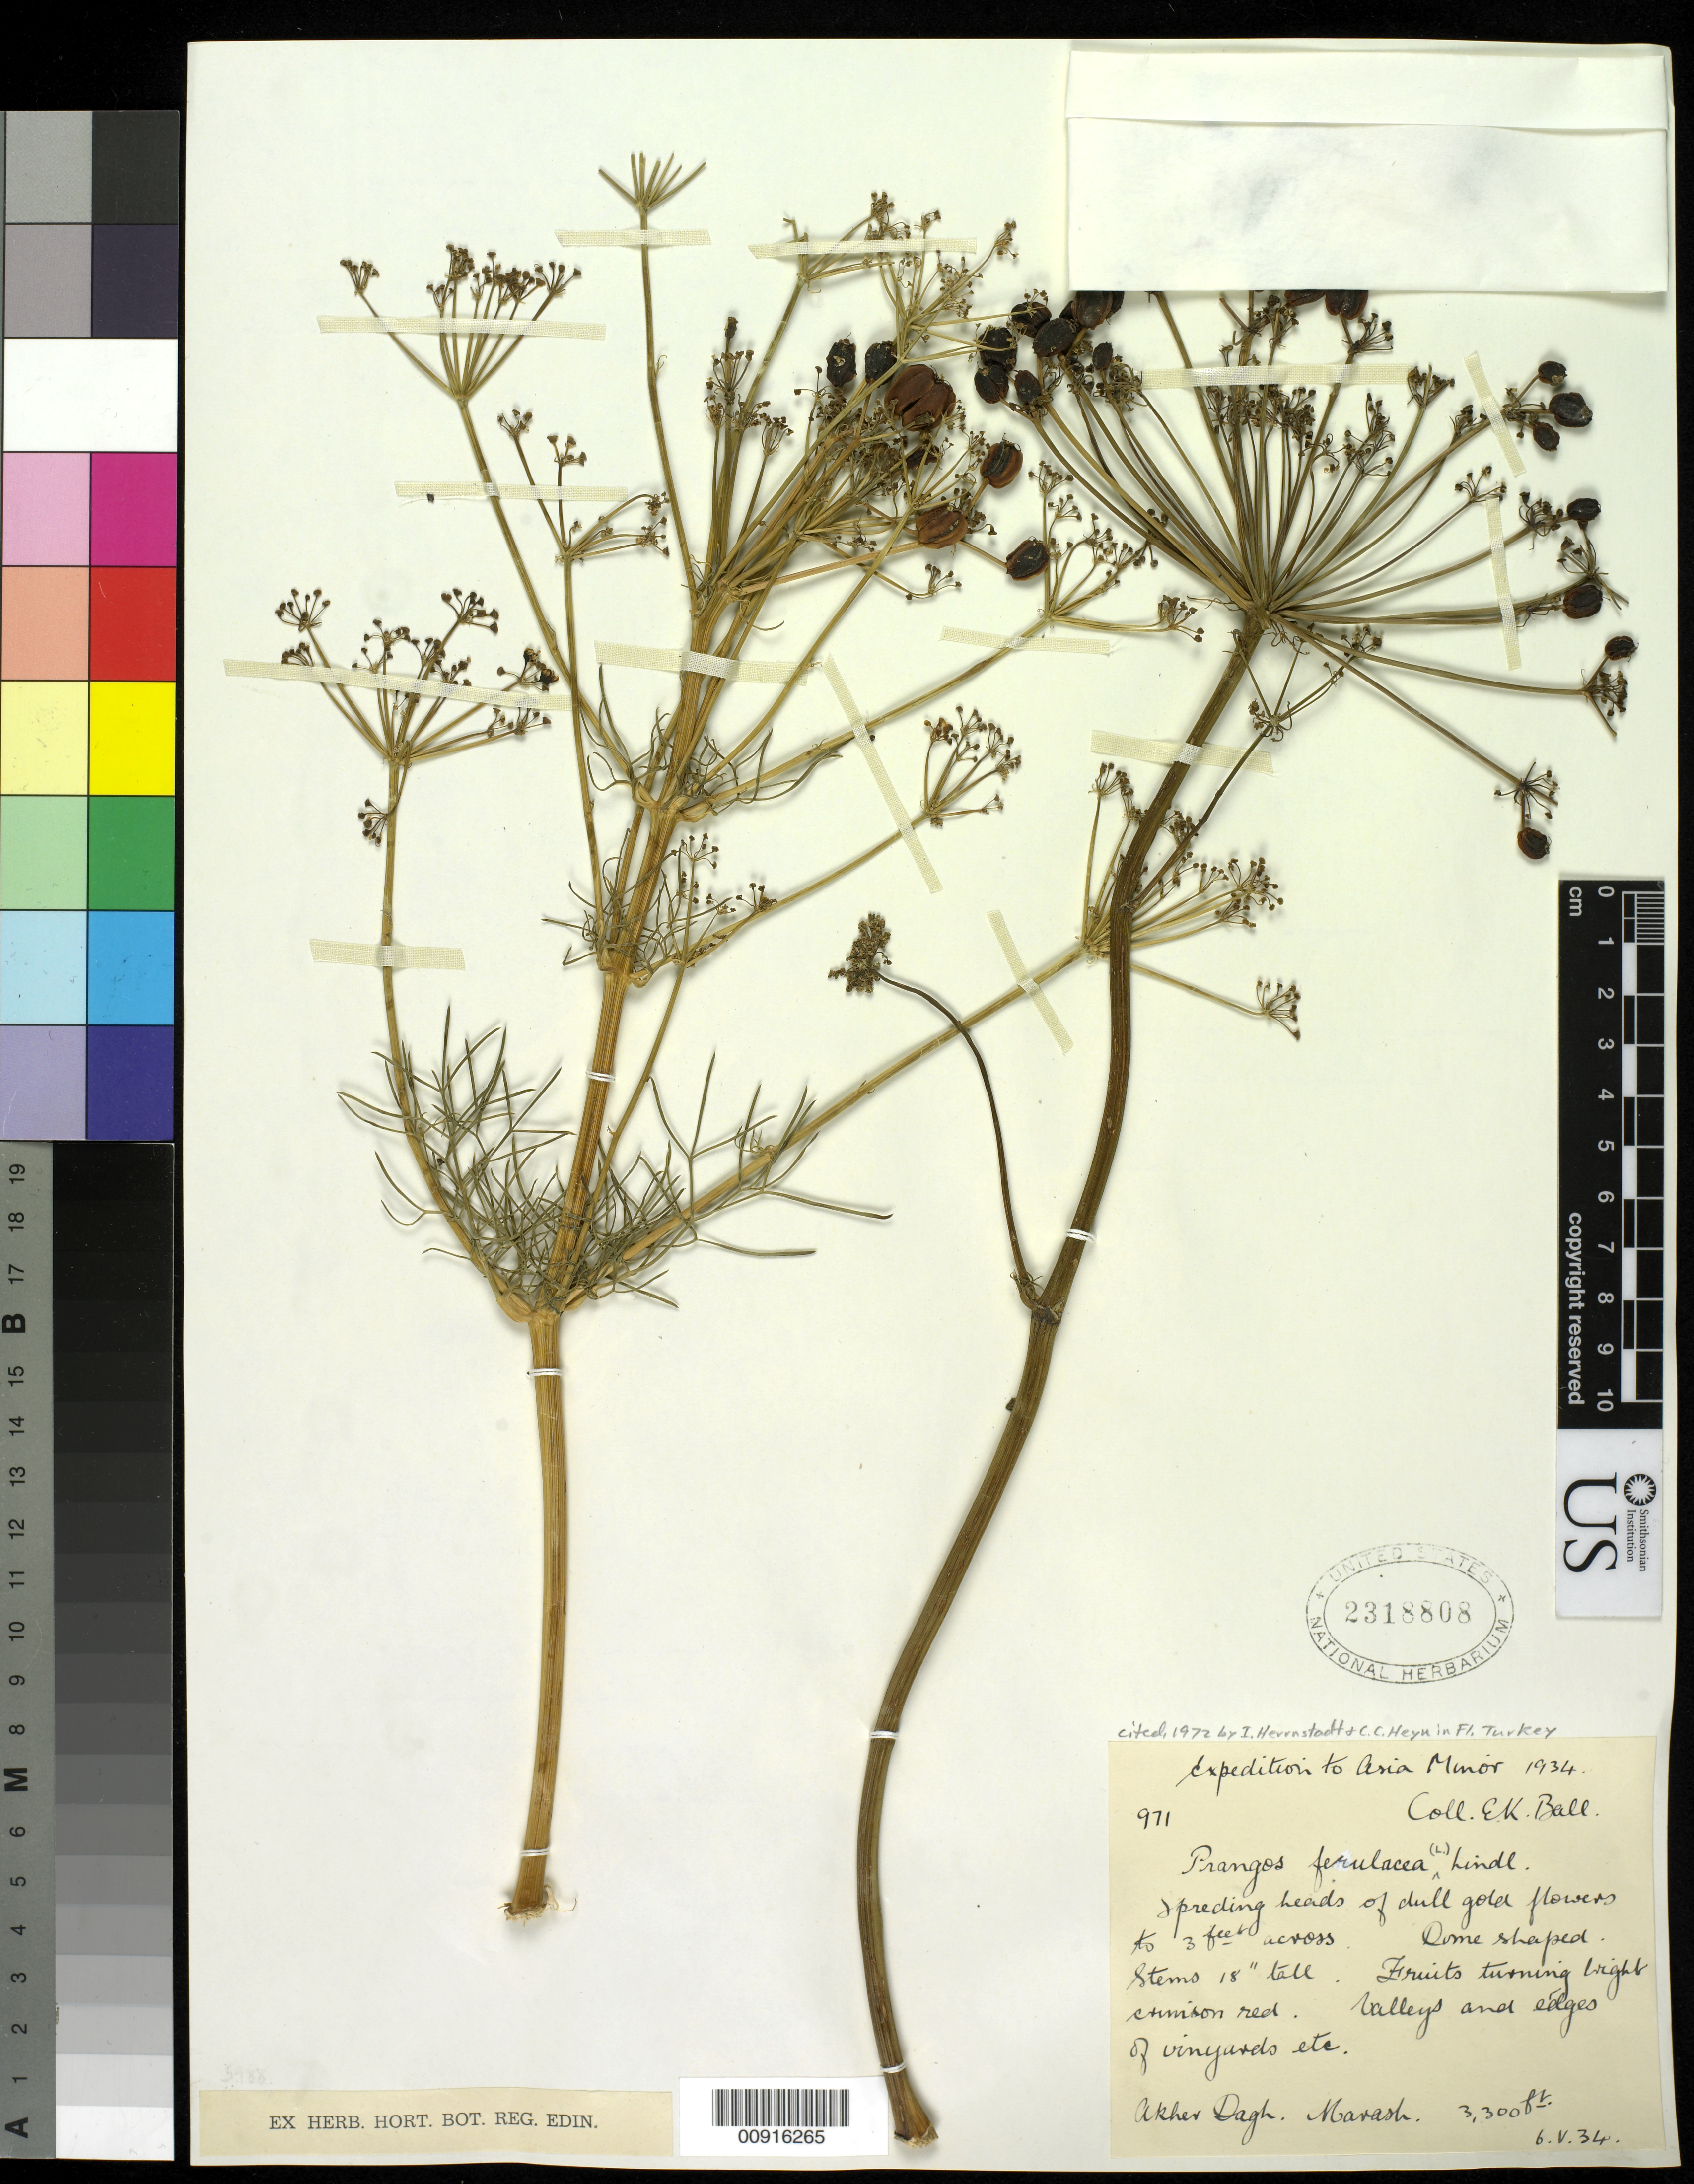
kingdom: Plantae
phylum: Tracheophyta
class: Magnoliopsida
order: Apiales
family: Apiaceae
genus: Prangos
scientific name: Prangos ferulacea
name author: (L.) Lindl.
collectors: E. Ball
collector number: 971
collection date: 1934-05-06 or 1934-06-04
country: Iran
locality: Akher Dagh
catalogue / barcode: US 2318808